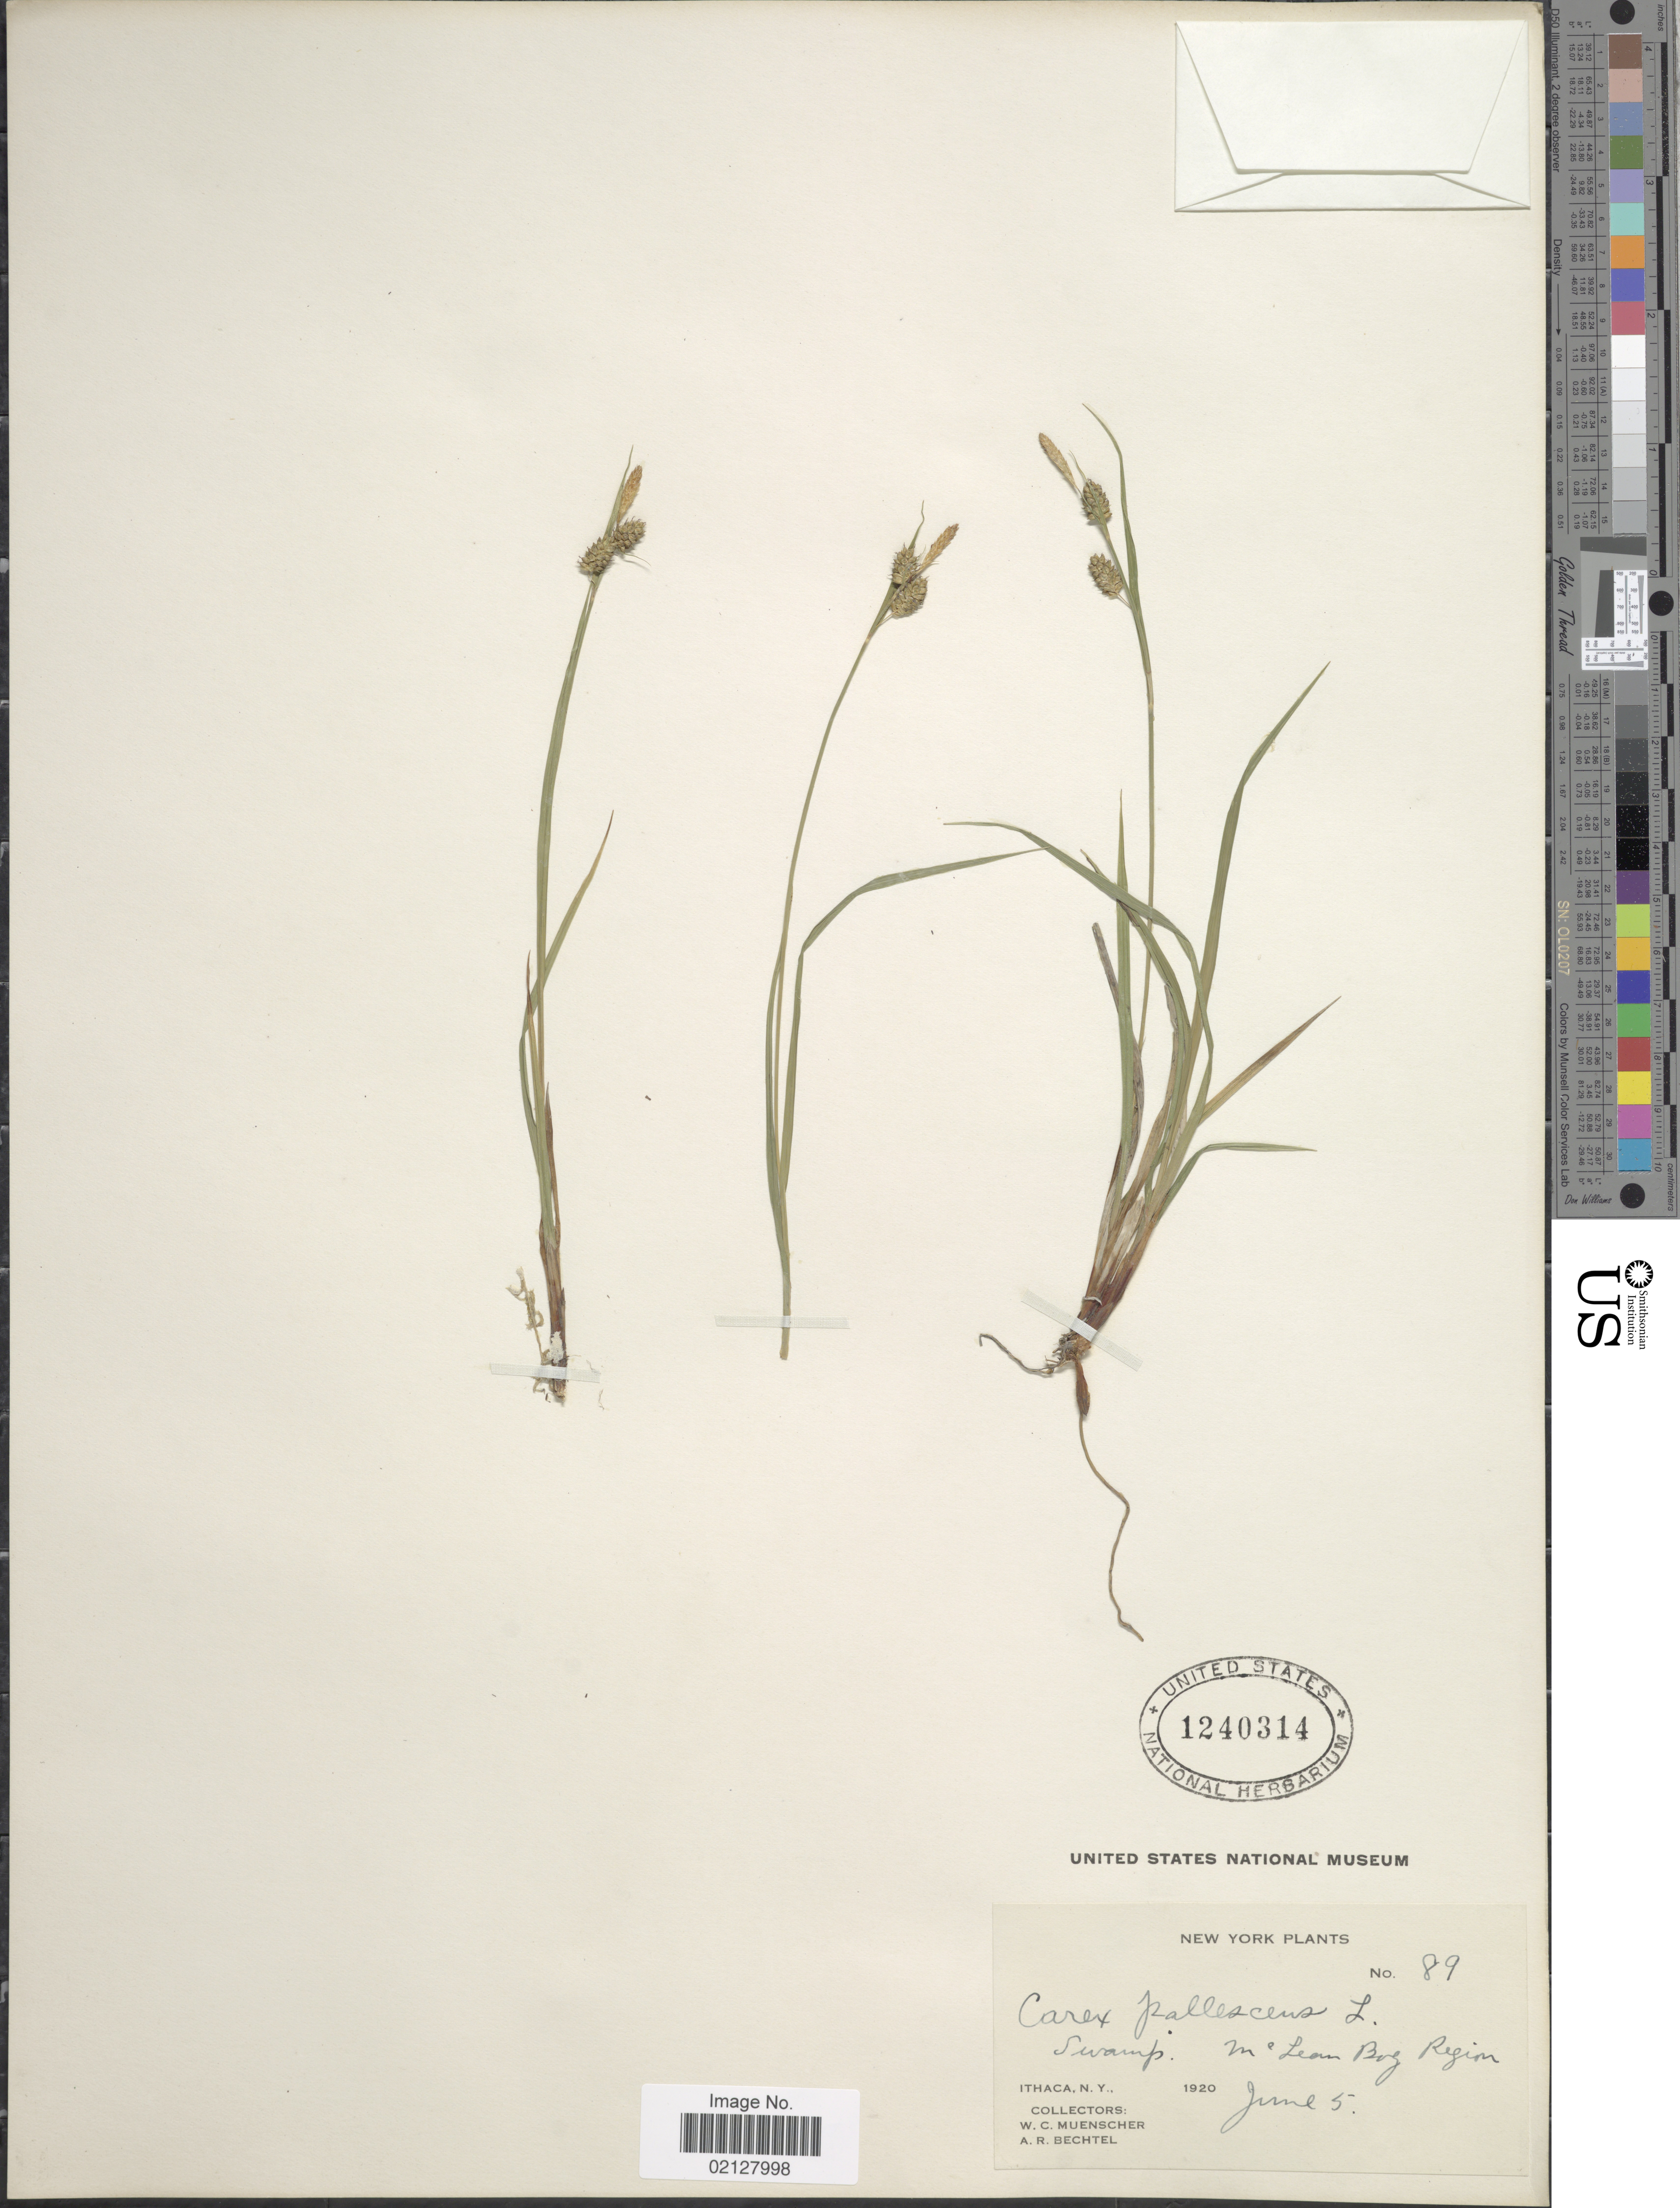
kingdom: Plantae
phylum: Tracheophyta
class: Liliopsida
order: Poales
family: Cyperaceae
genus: Carex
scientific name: Carex pallescens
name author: L.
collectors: W. Muenscher & A. Bechtel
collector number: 89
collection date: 1920-06-05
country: United States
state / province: New York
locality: Ithica, McLean Bog Region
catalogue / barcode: US 1240314